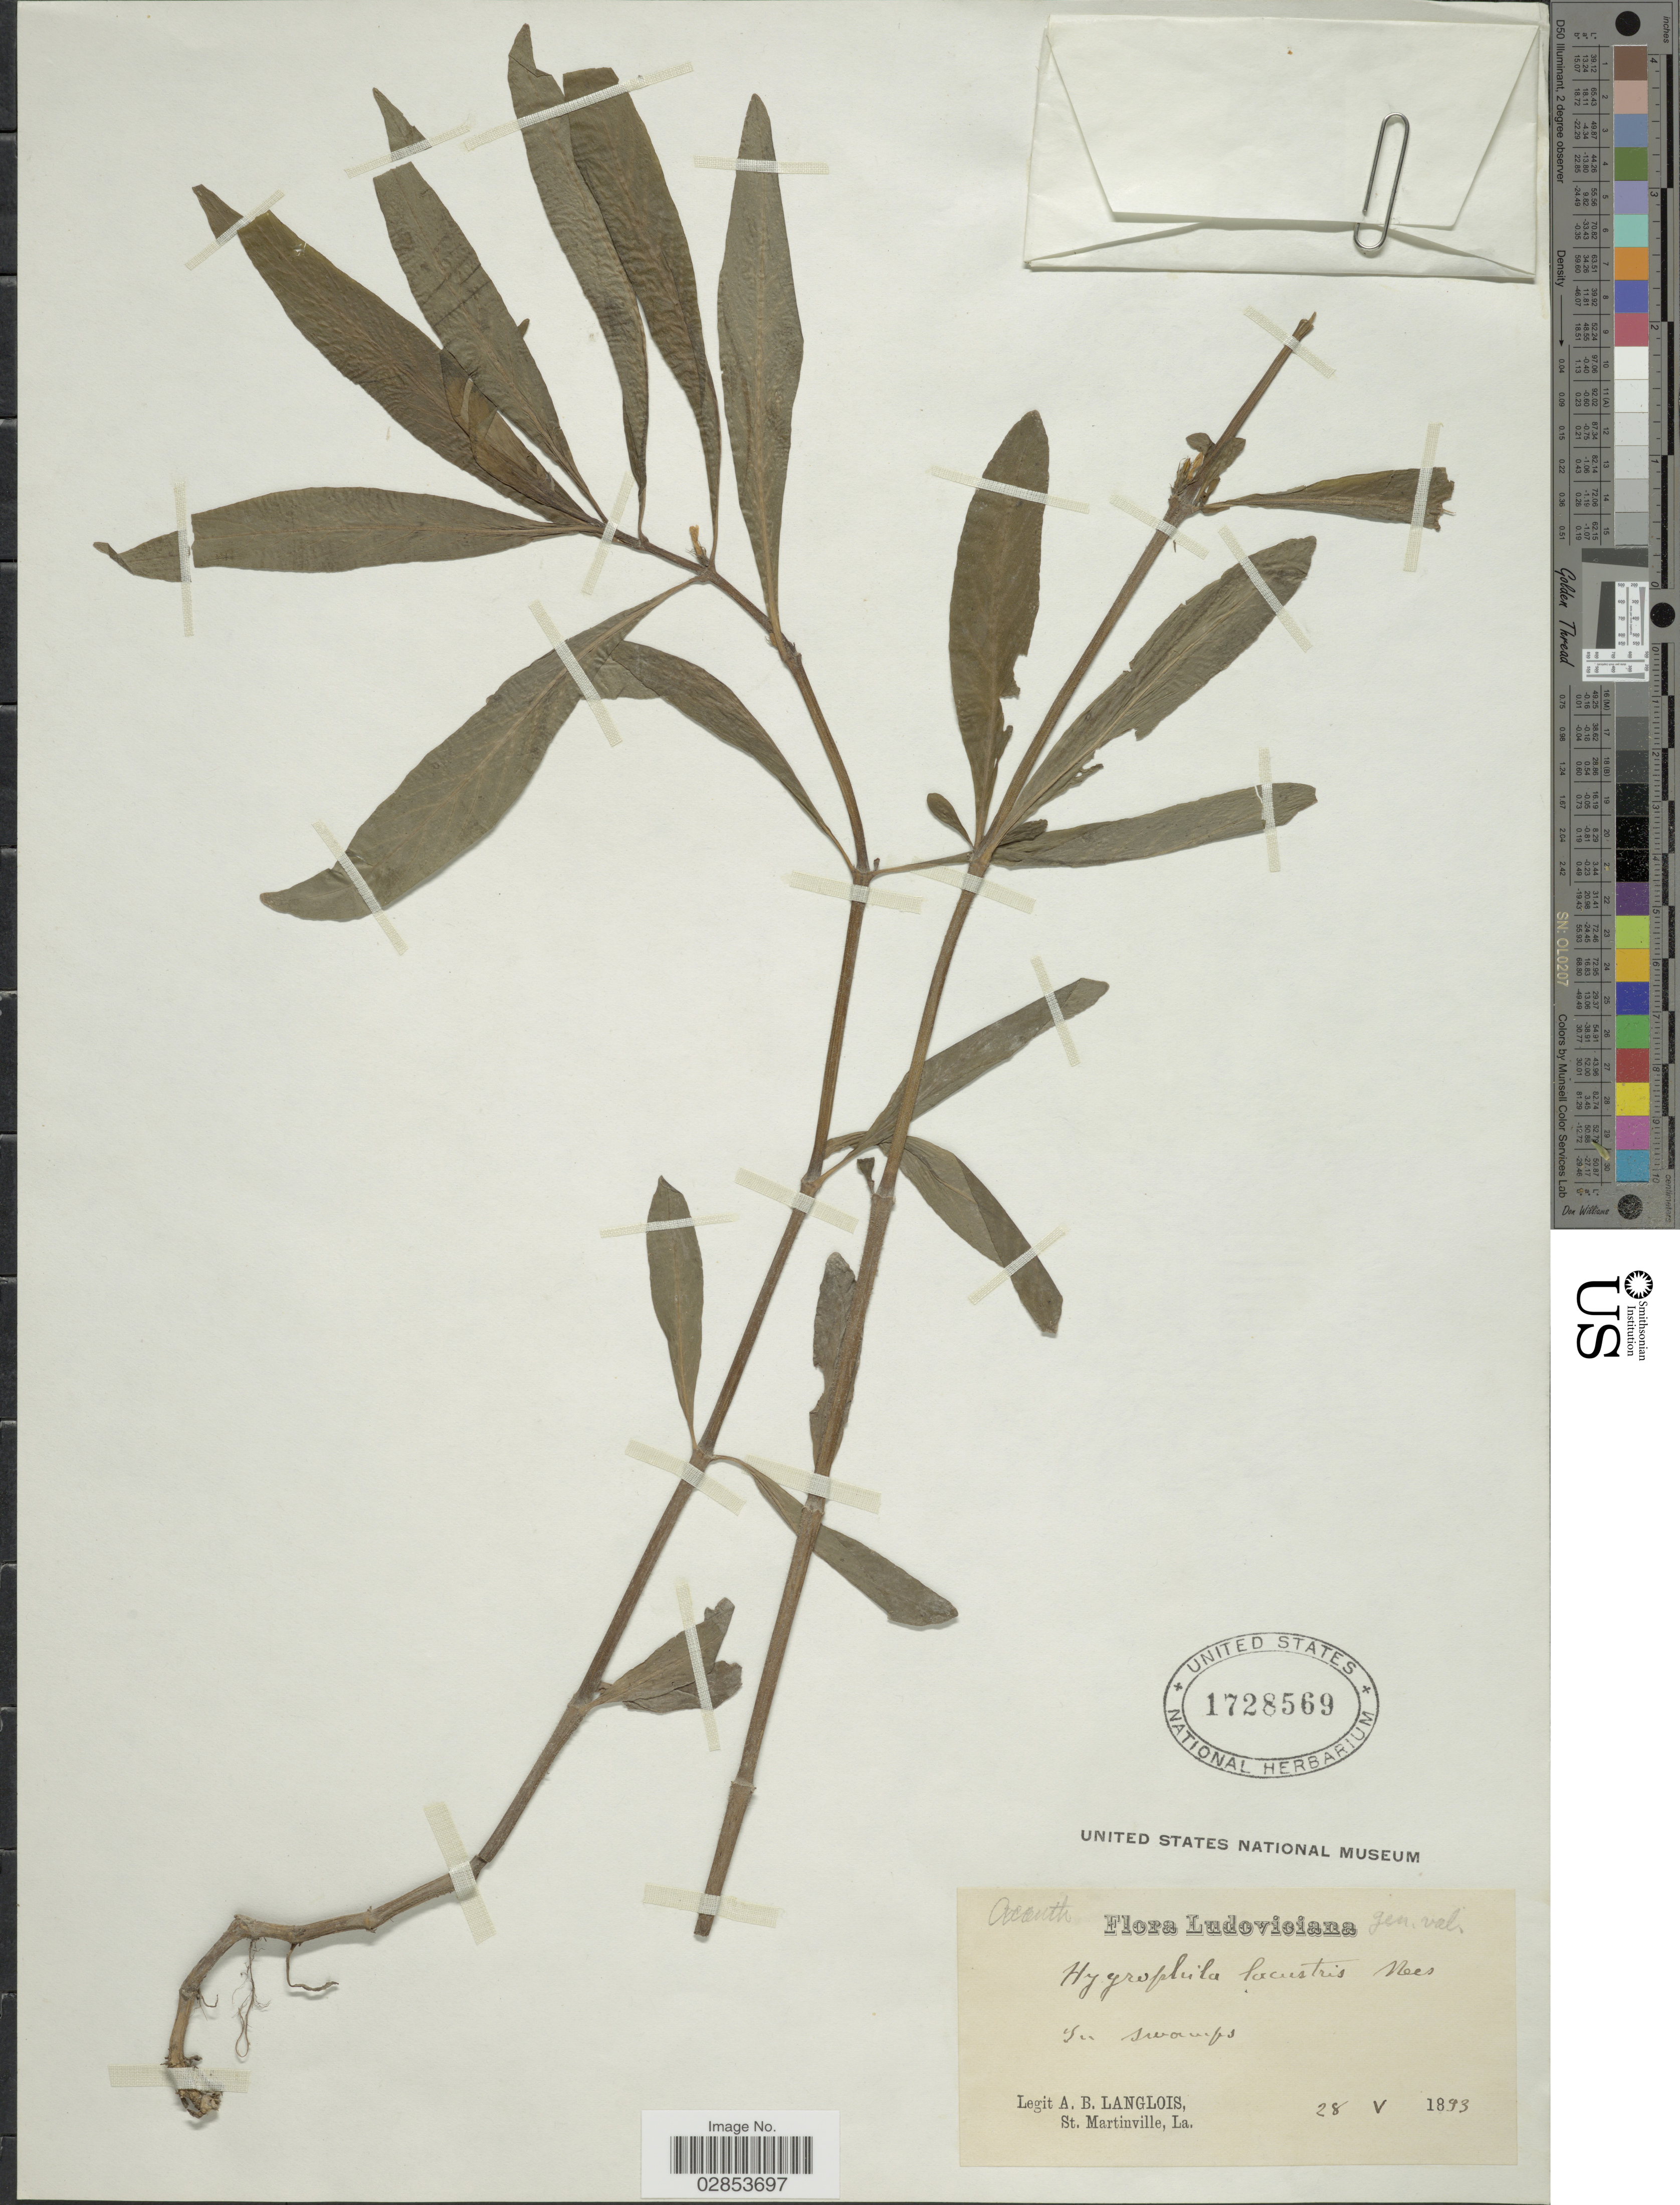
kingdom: Plantae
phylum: Tracheophyta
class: Magnoliopsida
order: Lamiales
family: Acanthaceae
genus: Hygrophila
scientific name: Hygrophila costata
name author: Nees & T. Nees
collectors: A. Langlois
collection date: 1893-05-28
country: United States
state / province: Louisiana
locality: Ludoviciana.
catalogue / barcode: US 1728569